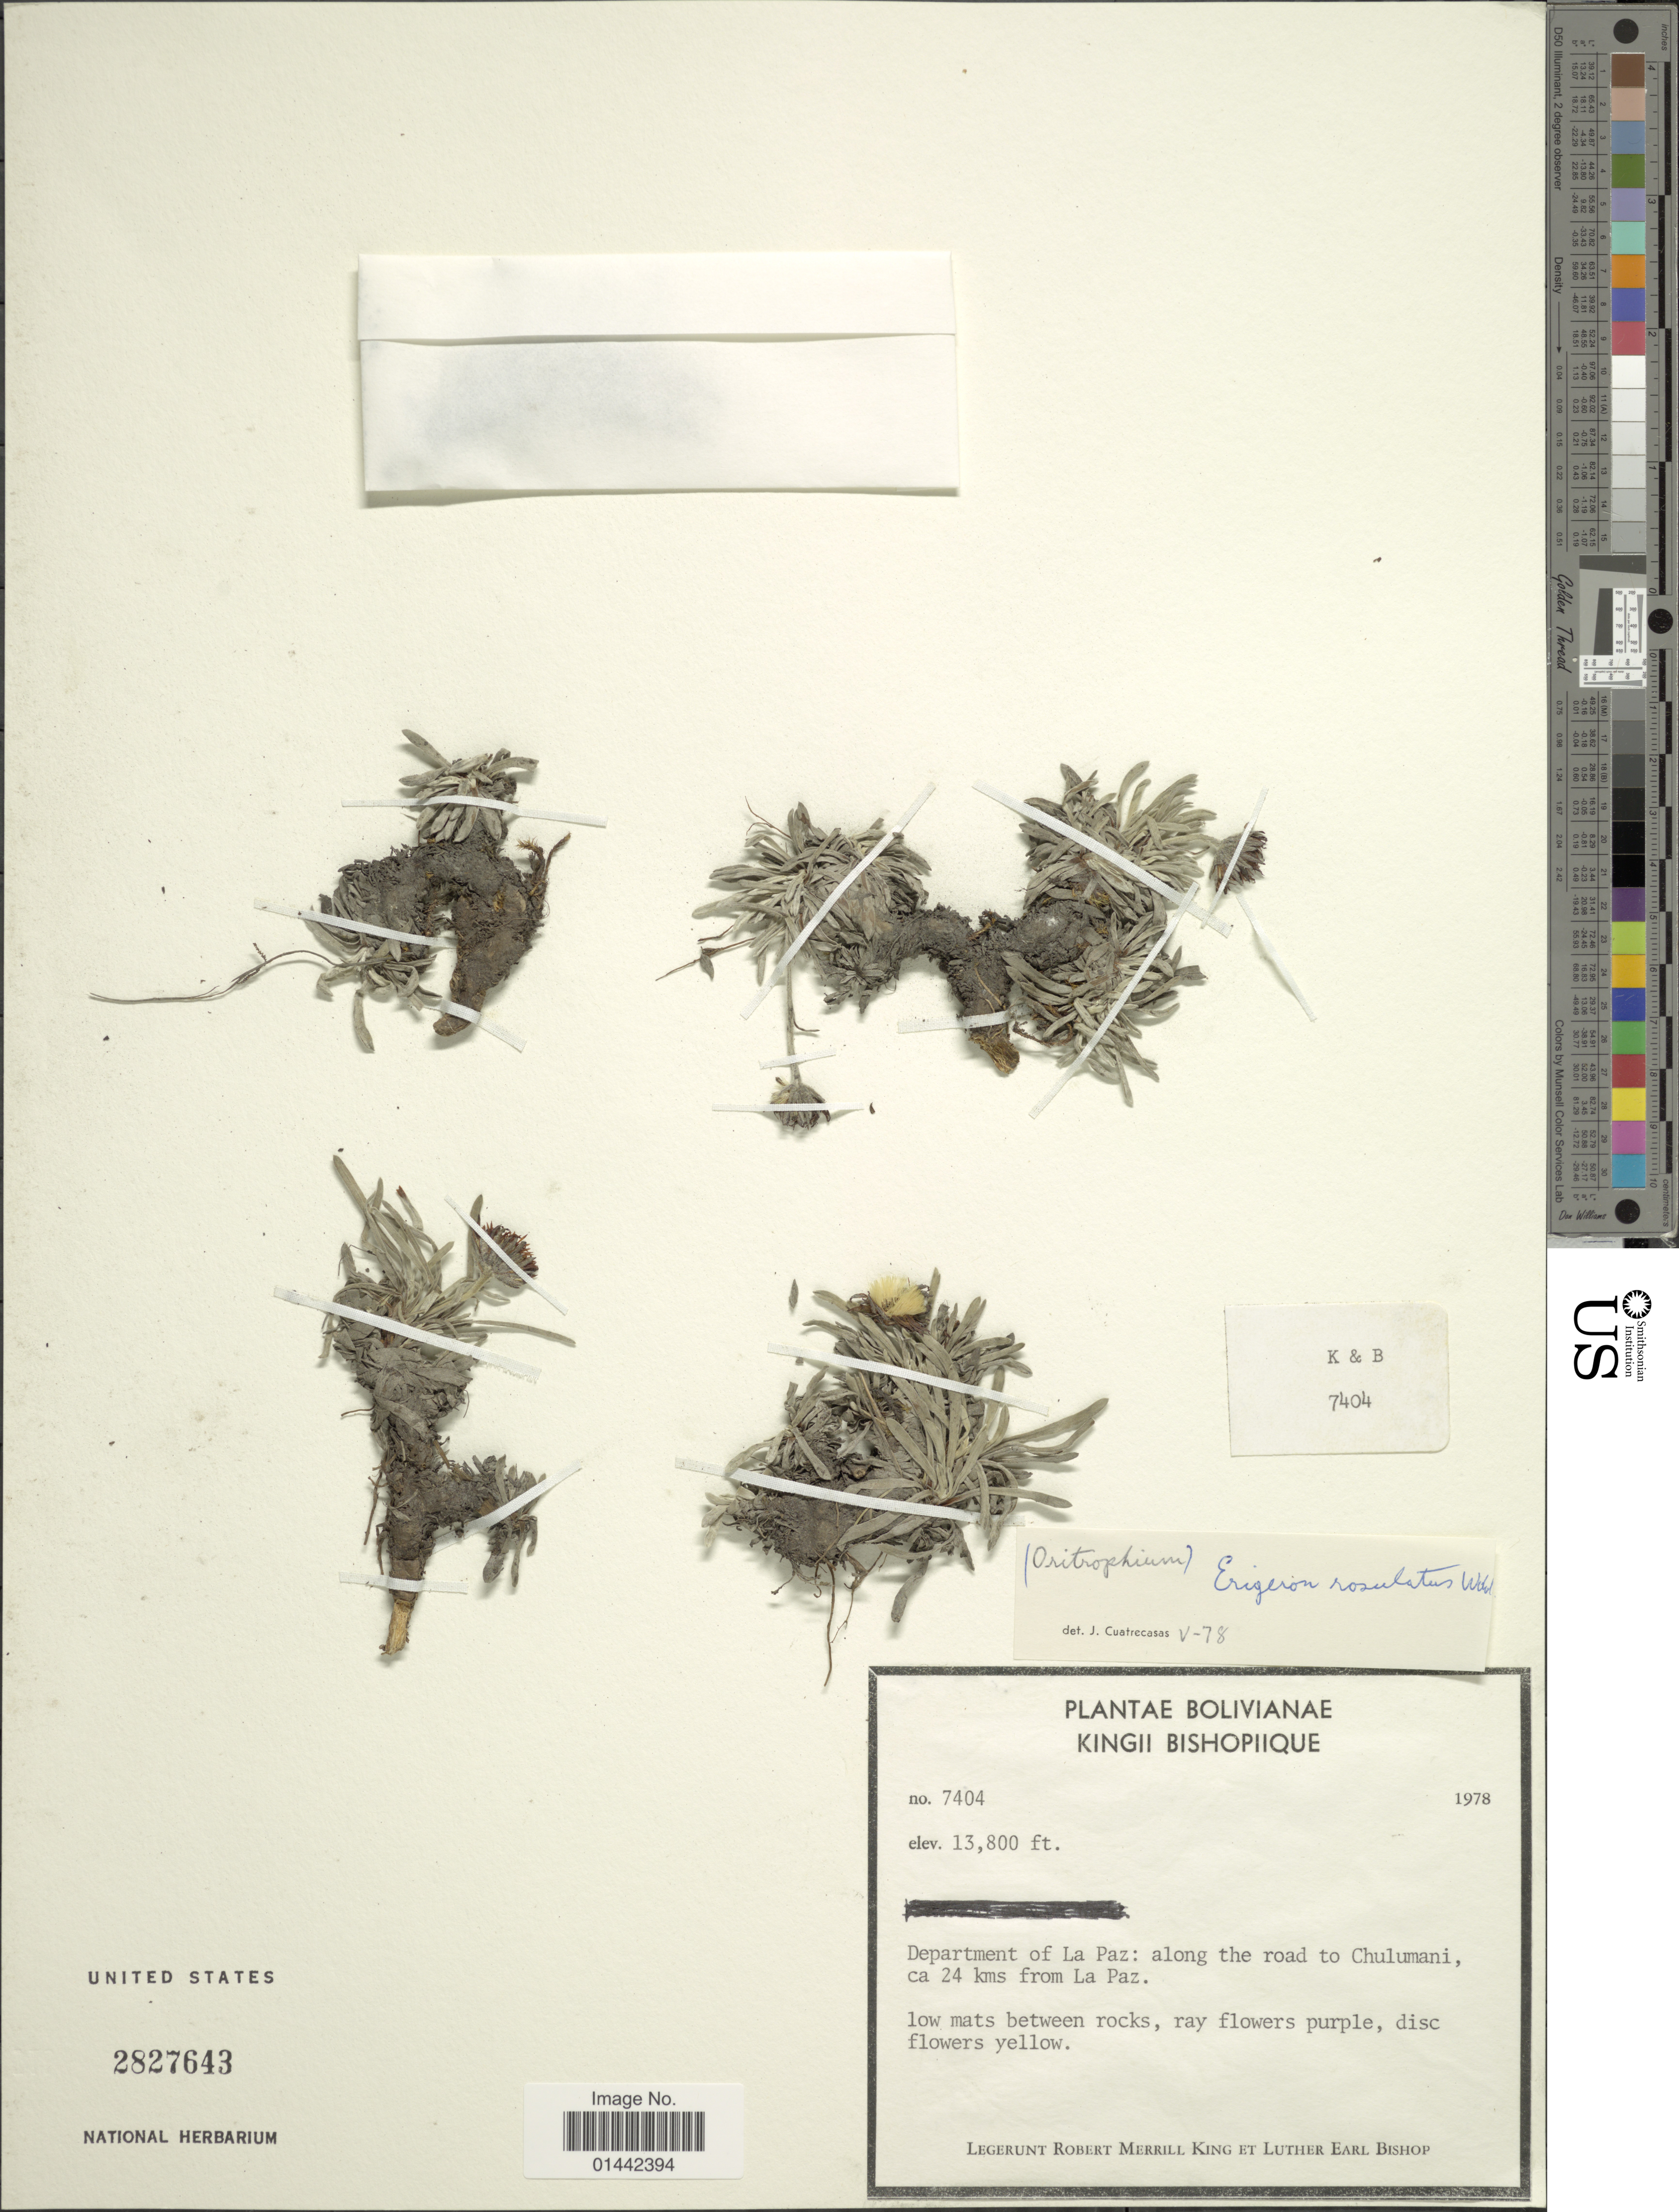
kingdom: Plantae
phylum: Tracheophyta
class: Magnoliopsida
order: Asterales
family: Asteraceae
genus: Erigeron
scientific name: Erigeron rosulatus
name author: Wedd.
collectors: R. M. King & L. E. Bishop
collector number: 7404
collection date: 1978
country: Bolivia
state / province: La Paz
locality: Along the road to Chulumani, ca 24 kms from La Paz.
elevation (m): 4206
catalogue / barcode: US 2827643